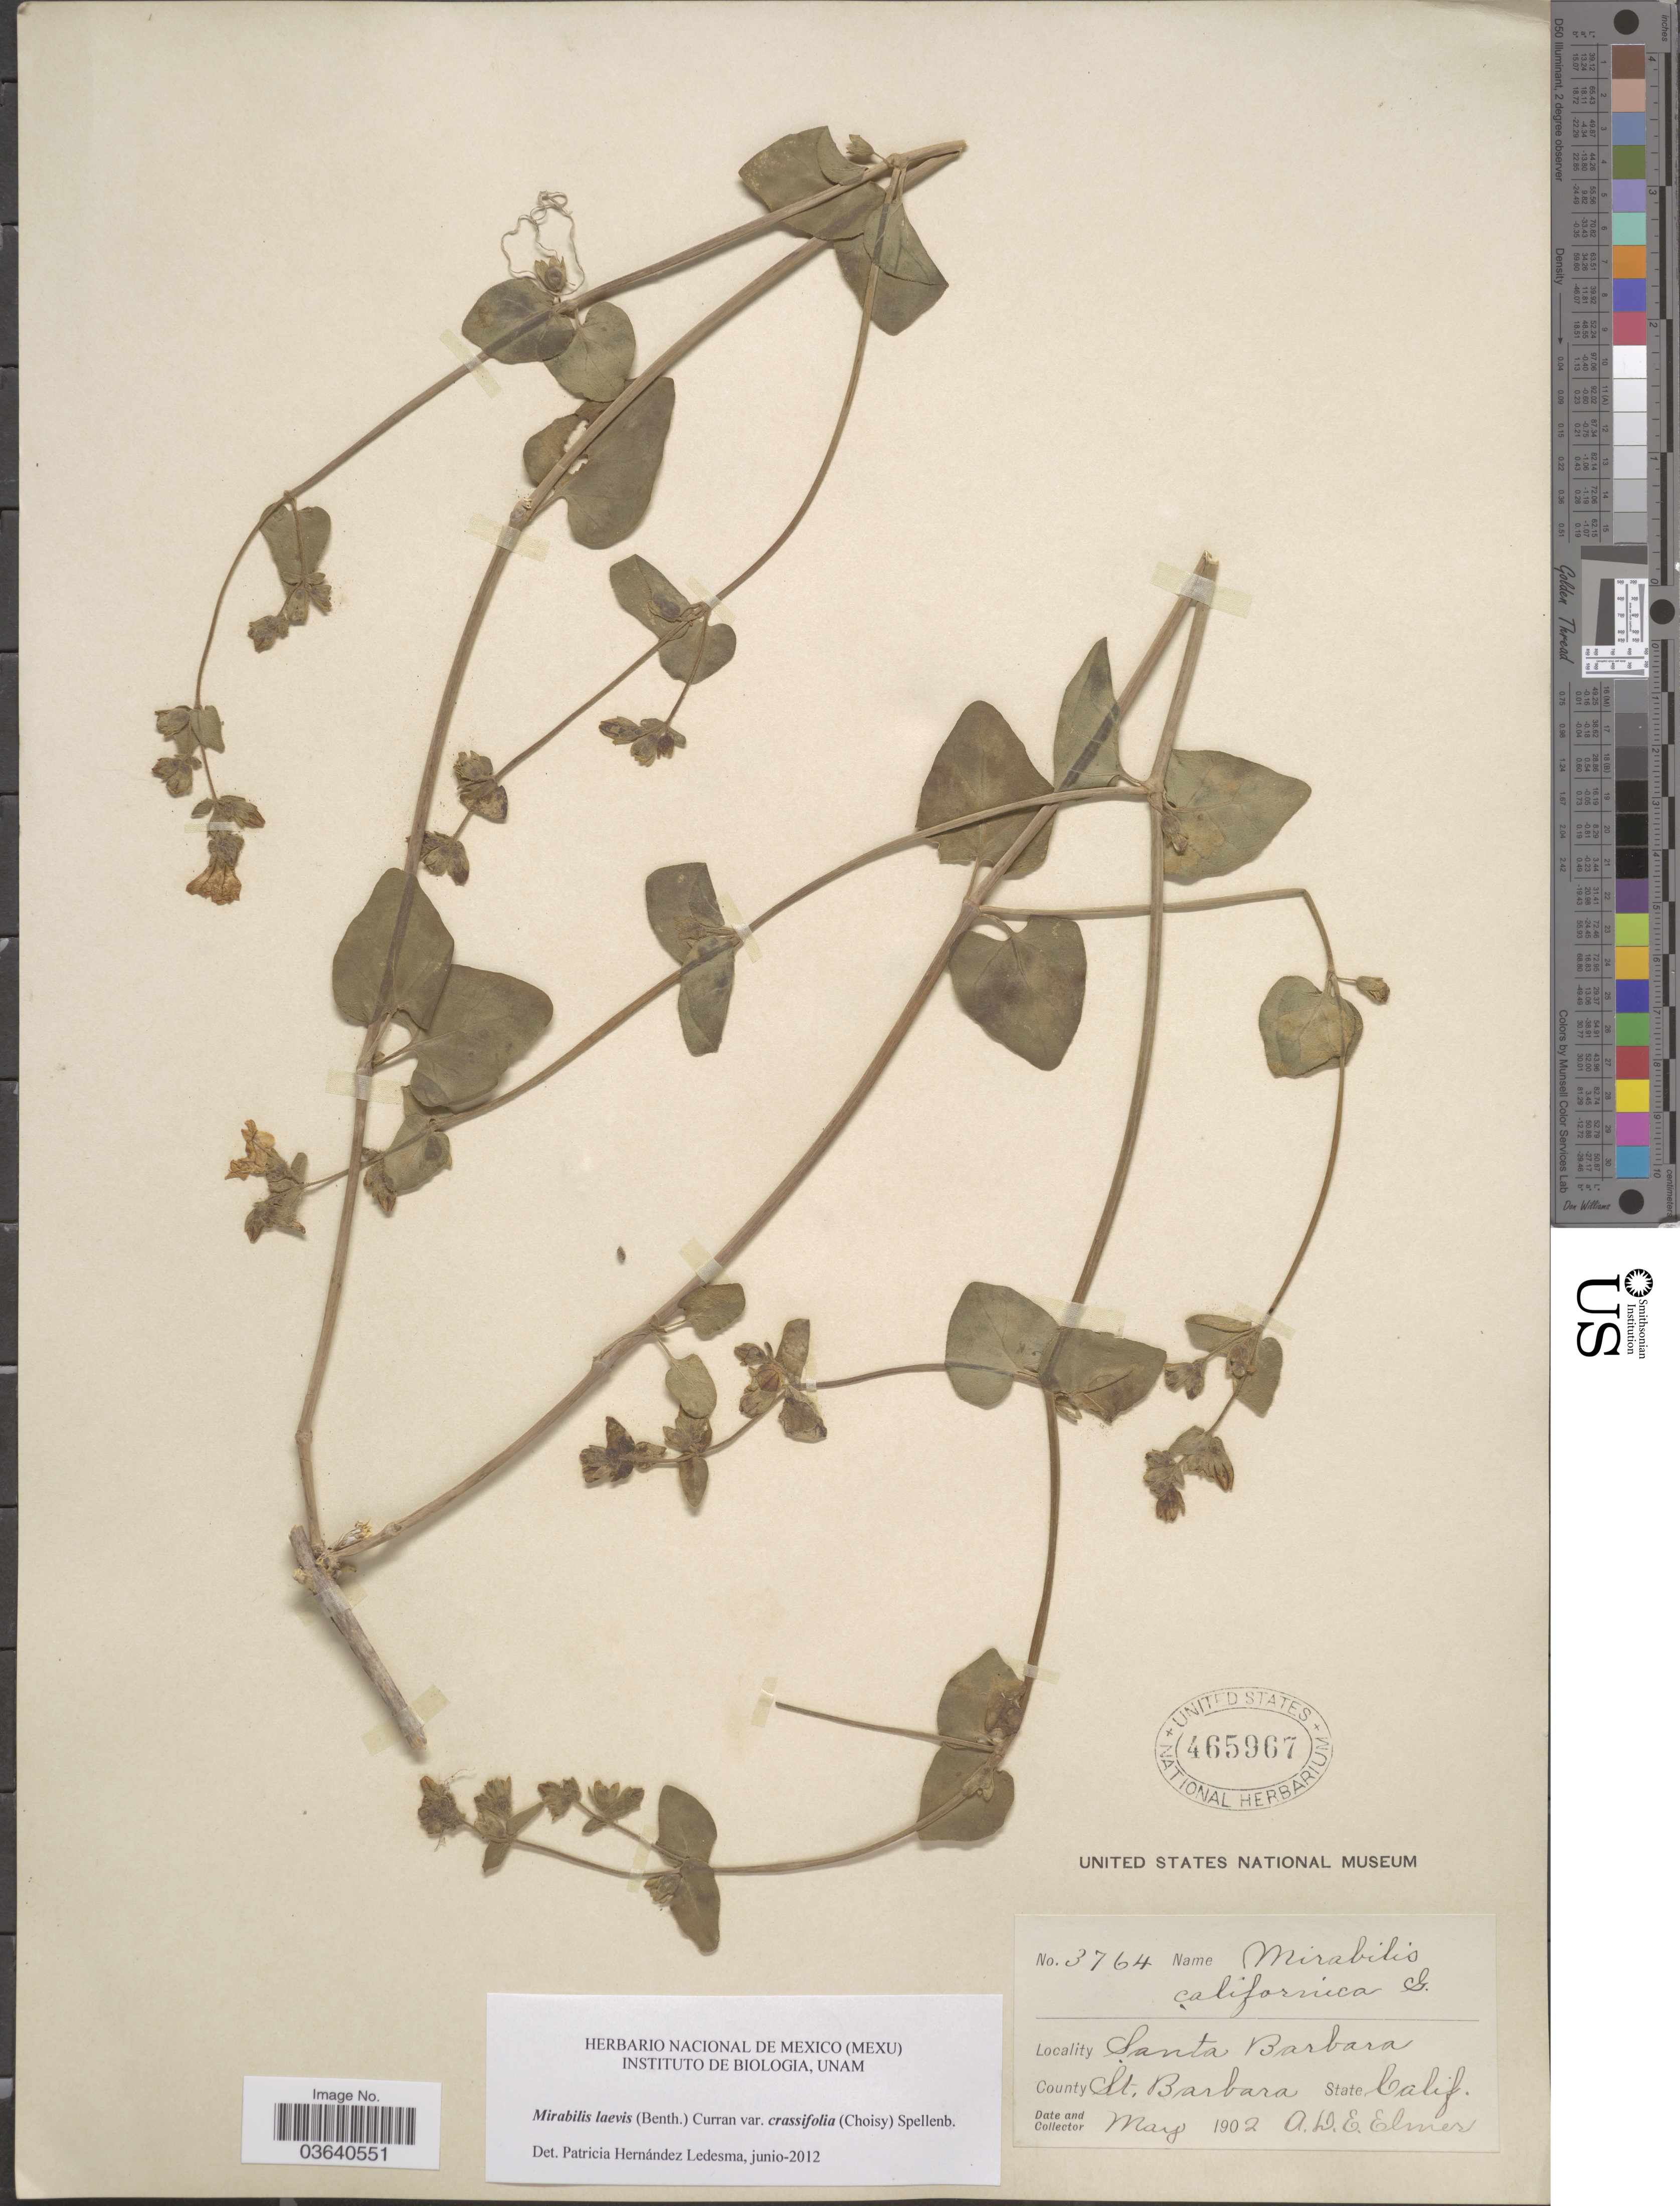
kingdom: Plantae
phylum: Tracheophyta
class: Magnoliopsida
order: Caryophyllales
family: Nyctaginaceae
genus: Mirabilis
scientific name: Mirabilis laevis var. crassifolia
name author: (Choisy) Spellenb.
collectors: A. D. E. Elmer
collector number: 3764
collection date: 1902-05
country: United States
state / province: California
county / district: Santa Barbara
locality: Santa Barbara. County St. Barbara.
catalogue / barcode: US 465967